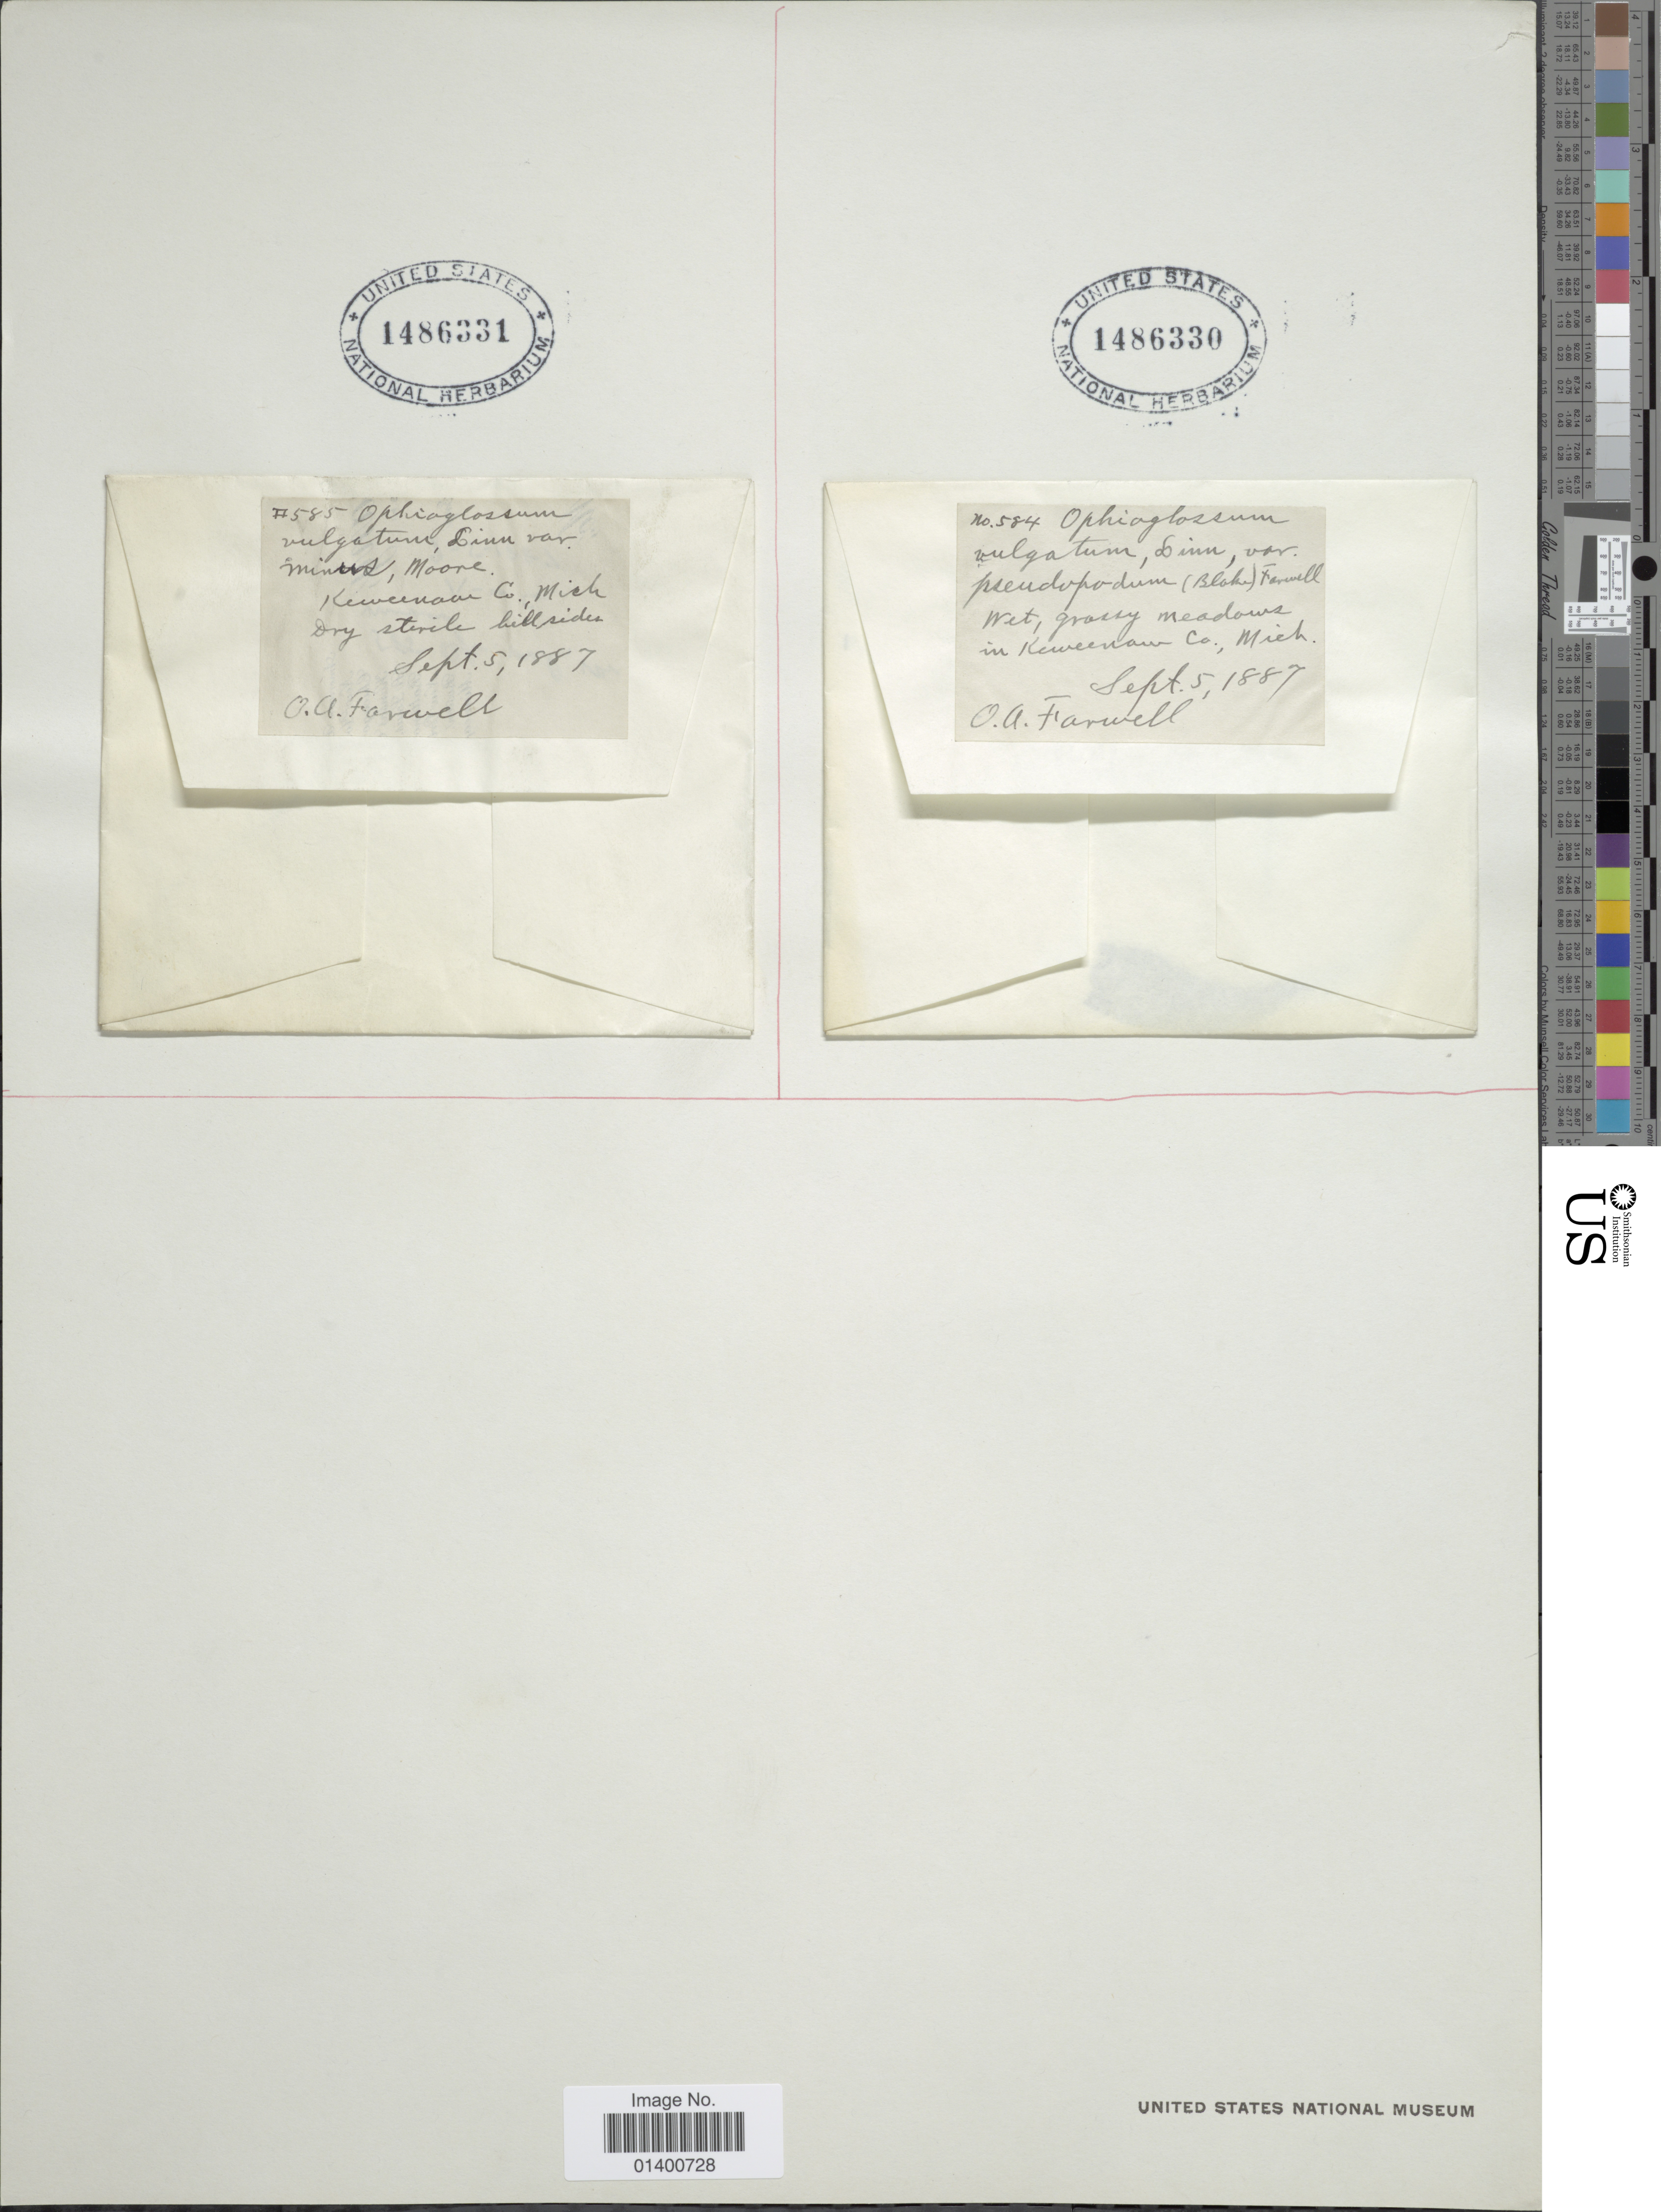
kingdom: Plantae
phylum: Tracheophyta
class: Polypodiopsida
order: Ophioglossales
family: Ophioglossaceae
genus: Ophioglossum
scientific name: Ophioglossum vulgatum var. pseudopodum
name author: (S.F. Blake) Farw.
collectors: O. Farwell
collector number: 584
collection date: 1887-09-05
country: United States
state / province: Michigan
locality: In Keweenaw Co.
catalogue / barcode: US 1486330